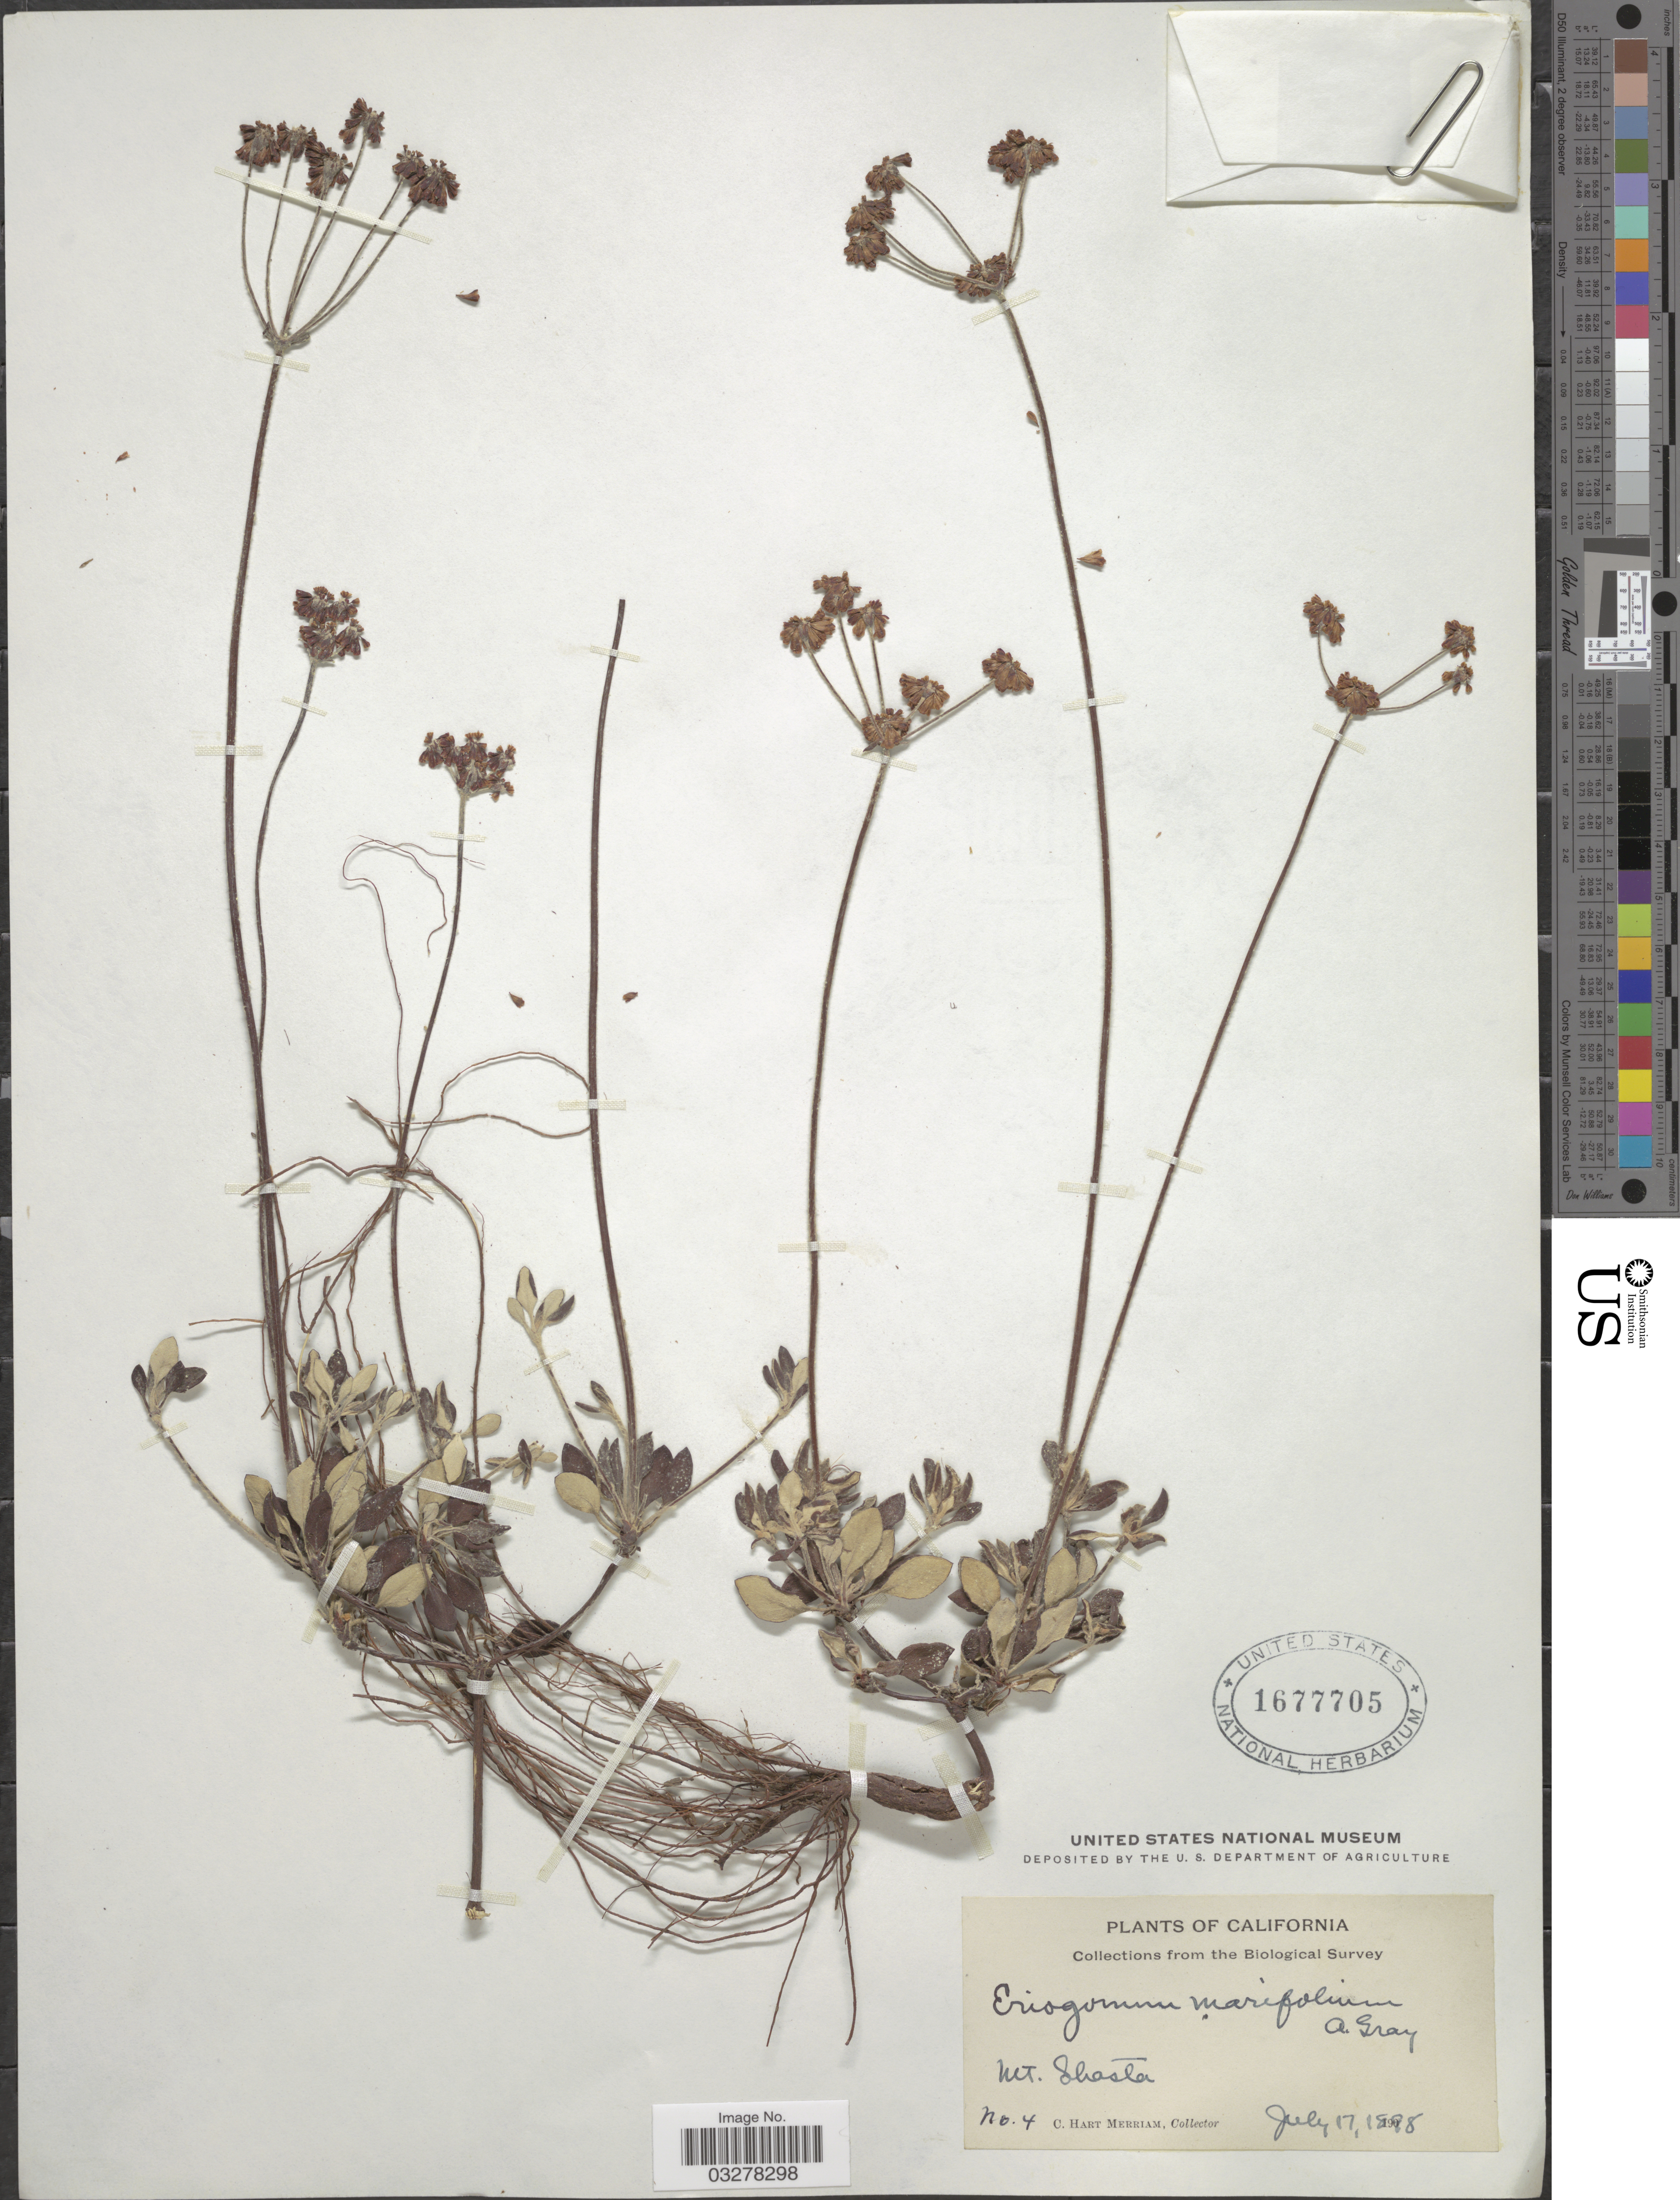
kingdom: Plantae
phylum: Tracheophyta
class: Magnoliopsida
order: Caryophyllales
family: Polygonaceae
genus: Eriogonum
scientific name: Eriogonum marifolium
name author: Torr. & A. Gray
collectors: C. Merriam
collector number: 4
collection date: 1898-07-17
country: United States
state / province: California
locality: Mt. Shasta.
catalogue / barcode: US 1677705